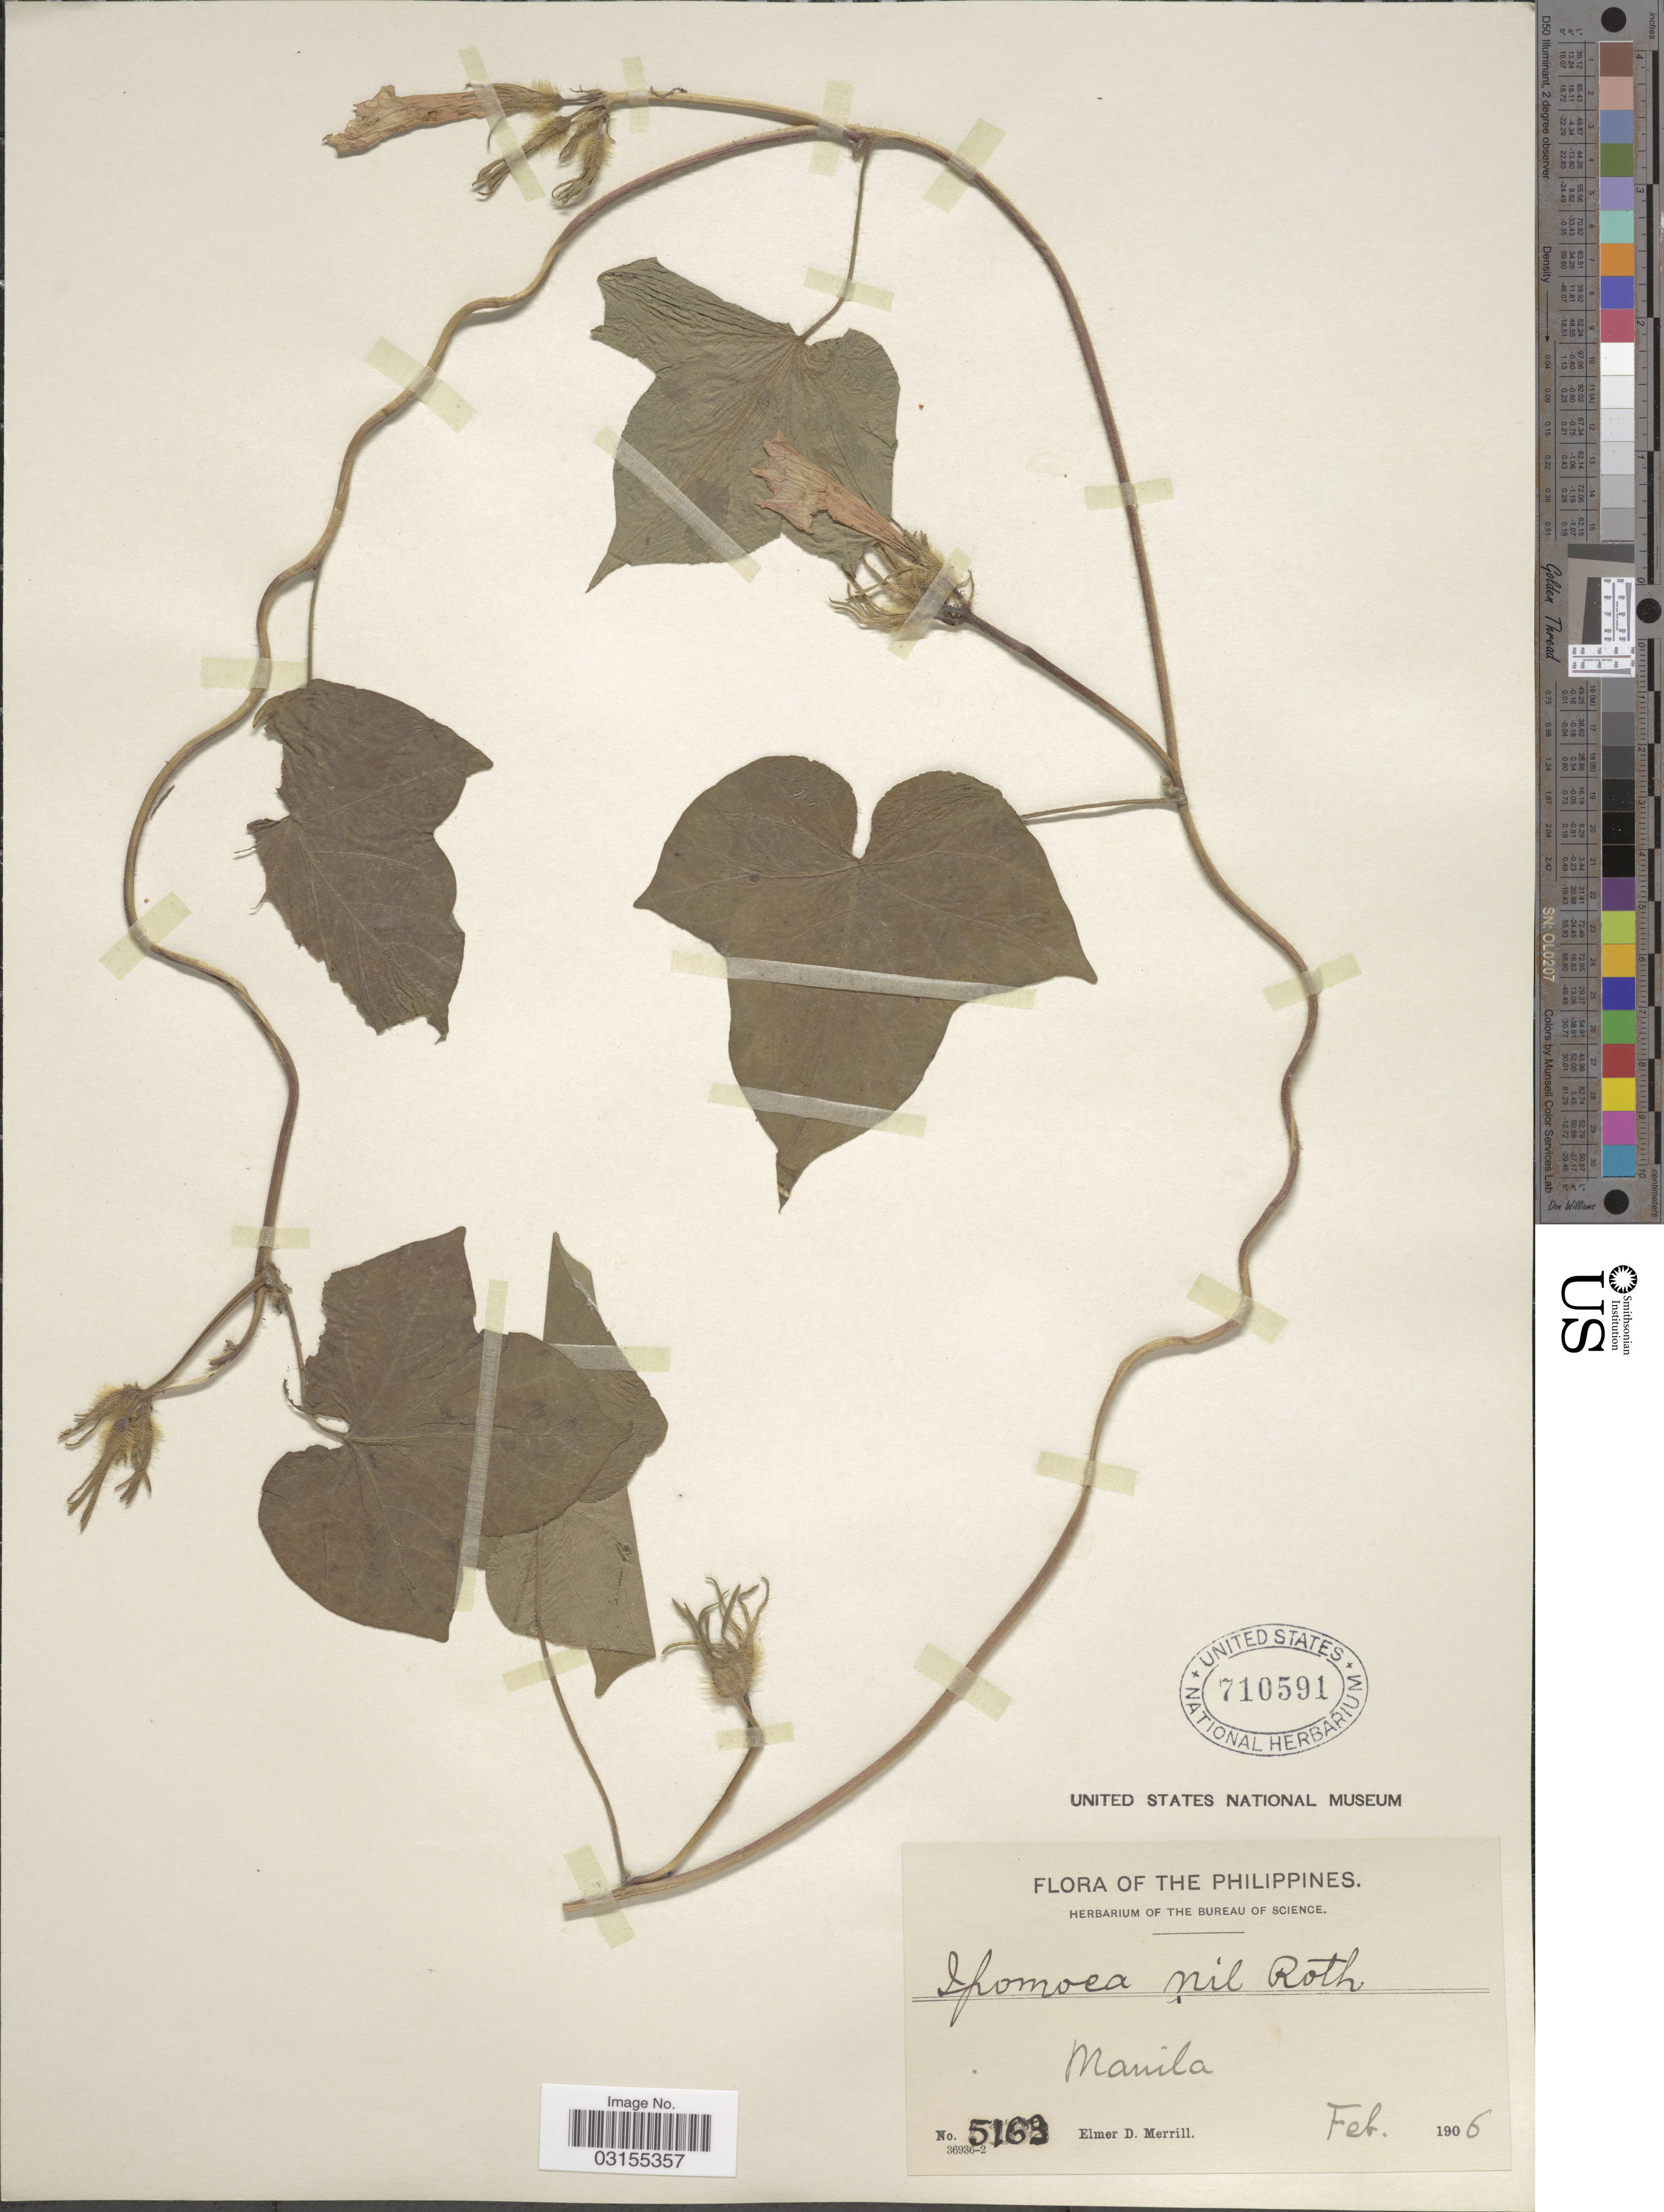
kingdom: Plantae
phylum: Tracheophyta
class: Magnoliopsida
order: Solanales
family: Convolvulaceae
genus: Ipomoea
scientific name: Ipomoea nil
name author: (L.) Roth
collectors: E. D. Merrill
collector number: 5163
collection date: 1906-02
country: Philippines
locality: Manila.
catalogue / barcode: US 710591